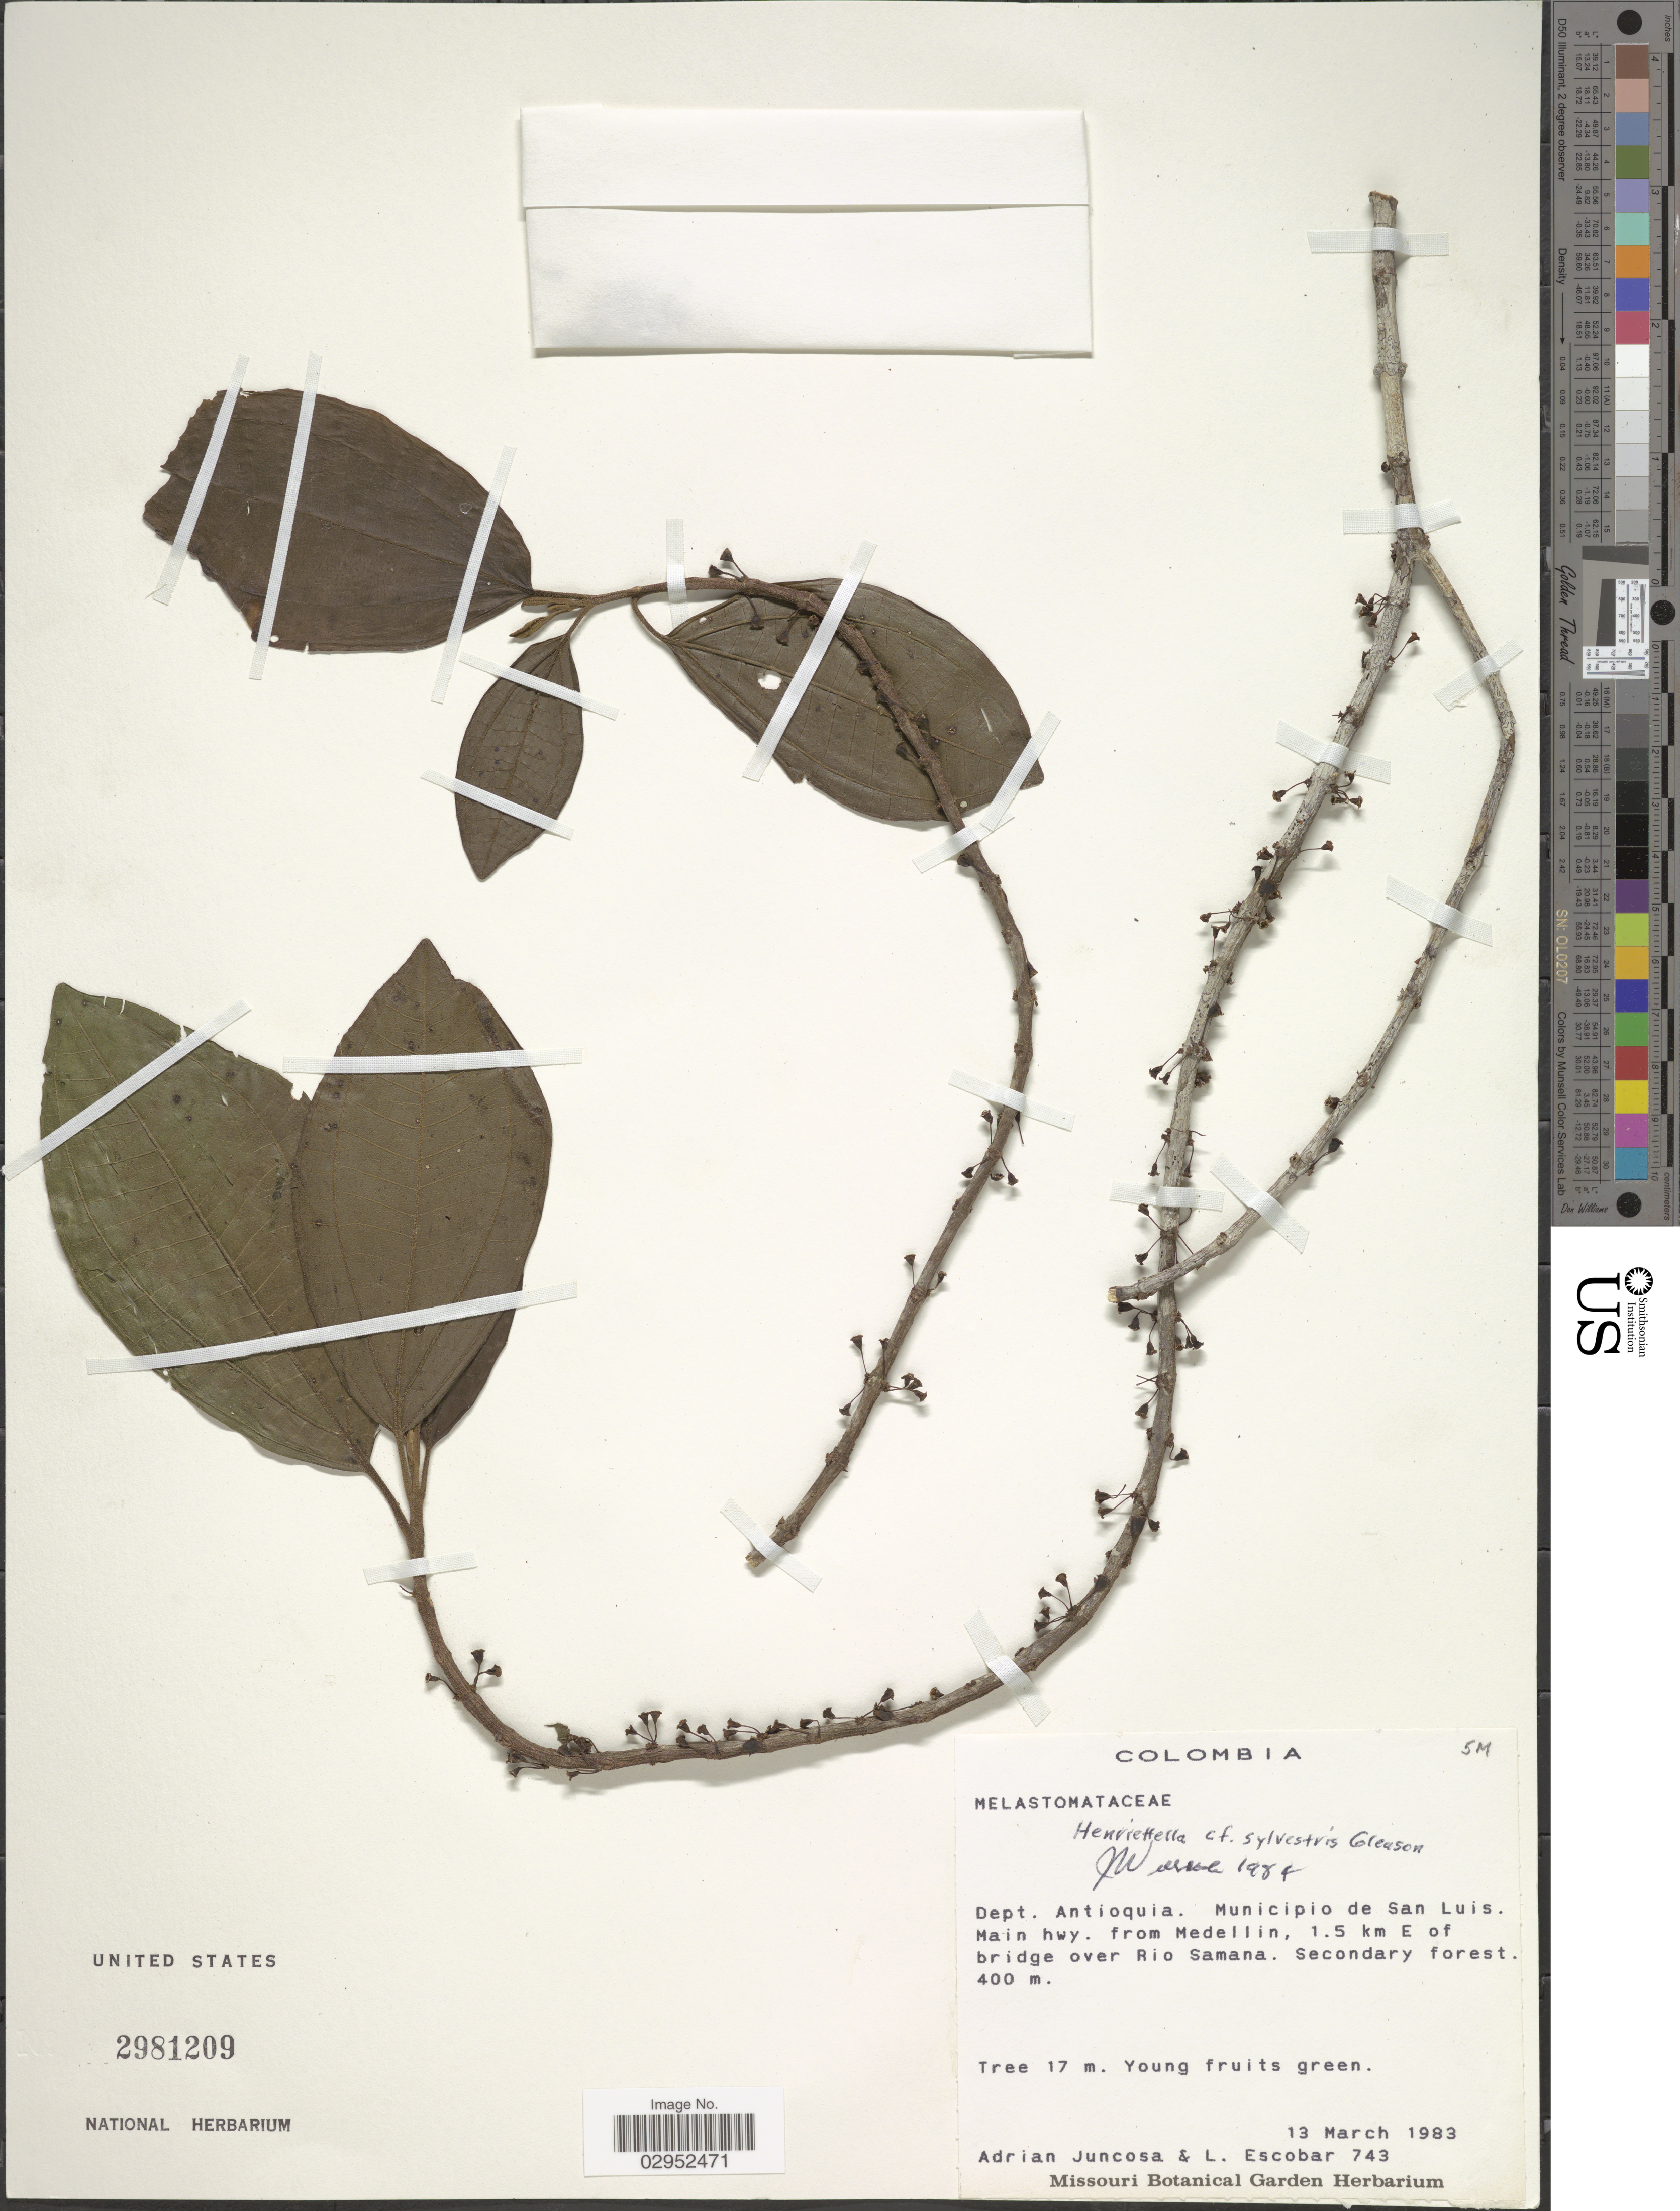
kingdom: Plantae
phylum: Tracheophyta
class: Magnoliopsida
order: Myrtales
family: Melastomataceae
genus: Henriettea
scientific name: Henriettea fascicularis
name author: (Sw.) M. Gómez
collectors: A. Juncosa & J. Escobar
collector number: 743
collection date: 1983-03-13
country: Colombia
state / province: Antioquia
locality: Dept. Antioquia. Municipio de San Luis. Main hwy. from Medellin, 1.5 km E of bridge over Rio Samana.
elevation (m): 400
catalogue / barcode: US 2981209